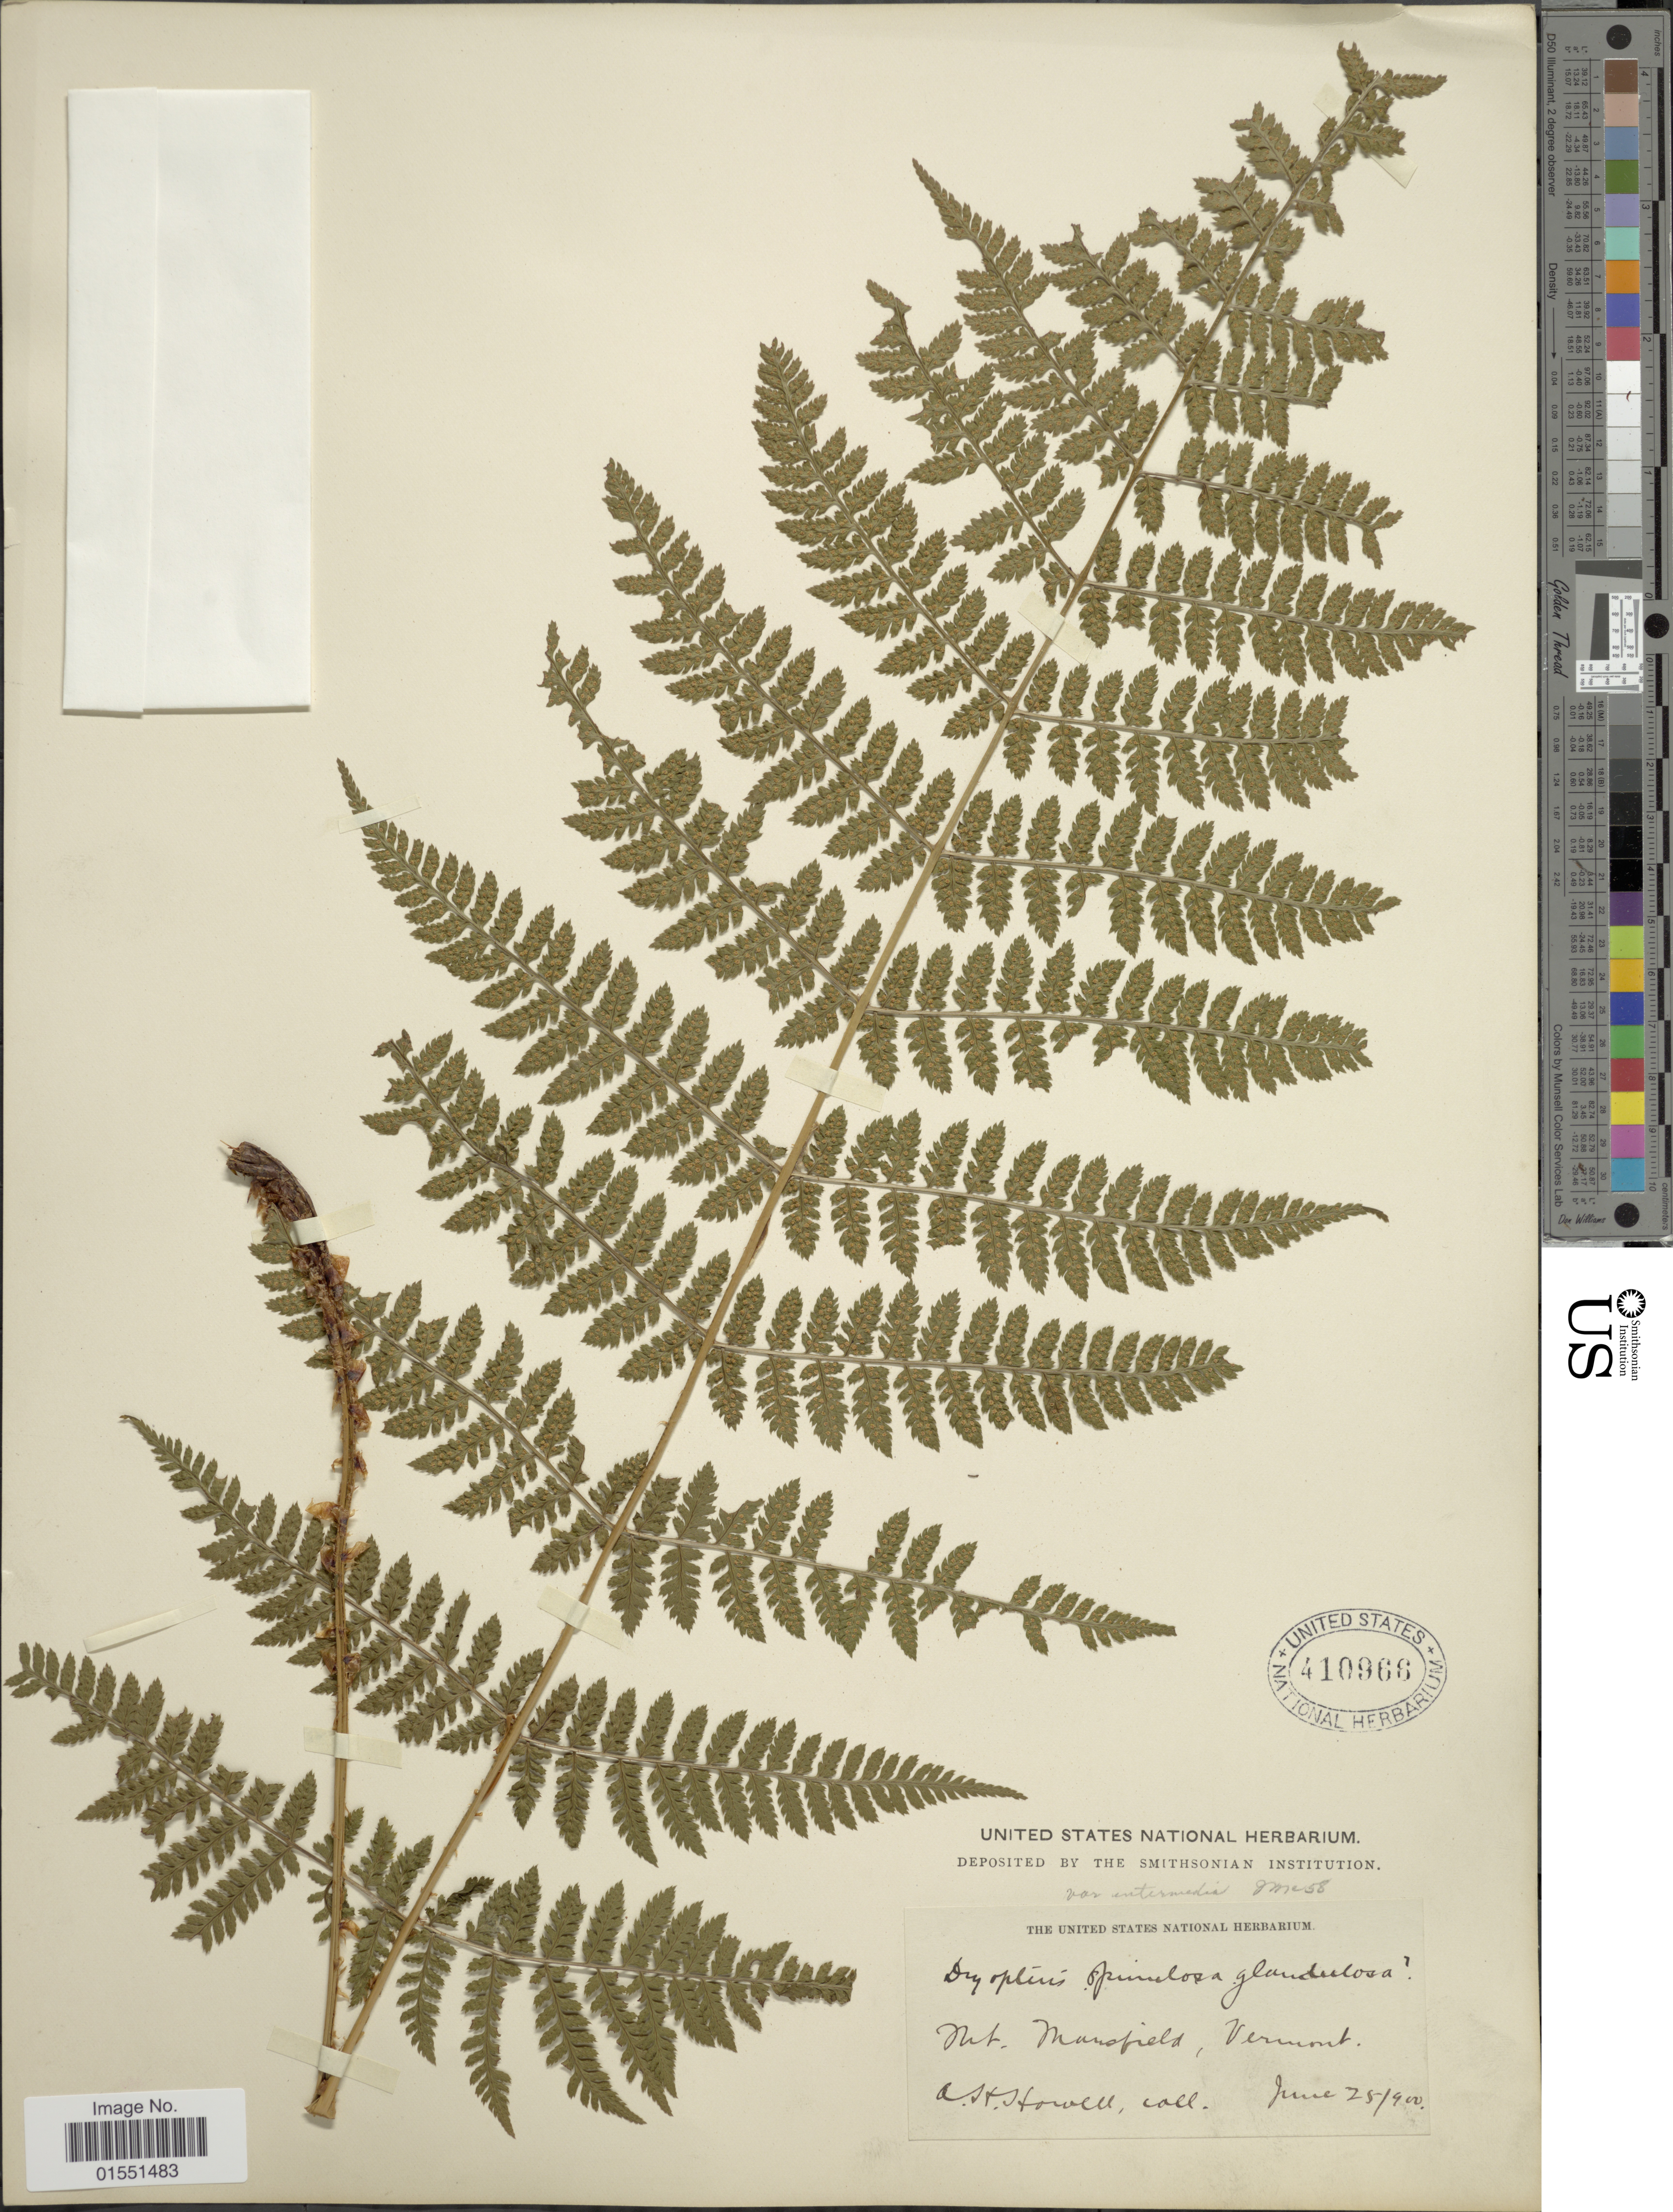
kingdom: Plantae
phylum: Tracheophyta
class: Polypodiopsida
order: Polypodiales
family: Dryopteridaceae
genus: Dryopteris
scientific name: Dryopteris intermedia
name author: (Muhl.) A. Gray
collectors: A. Howell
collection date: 1900-06-25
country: United States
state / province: Vermont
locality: Mt. Mansfield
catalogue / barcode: US 410966